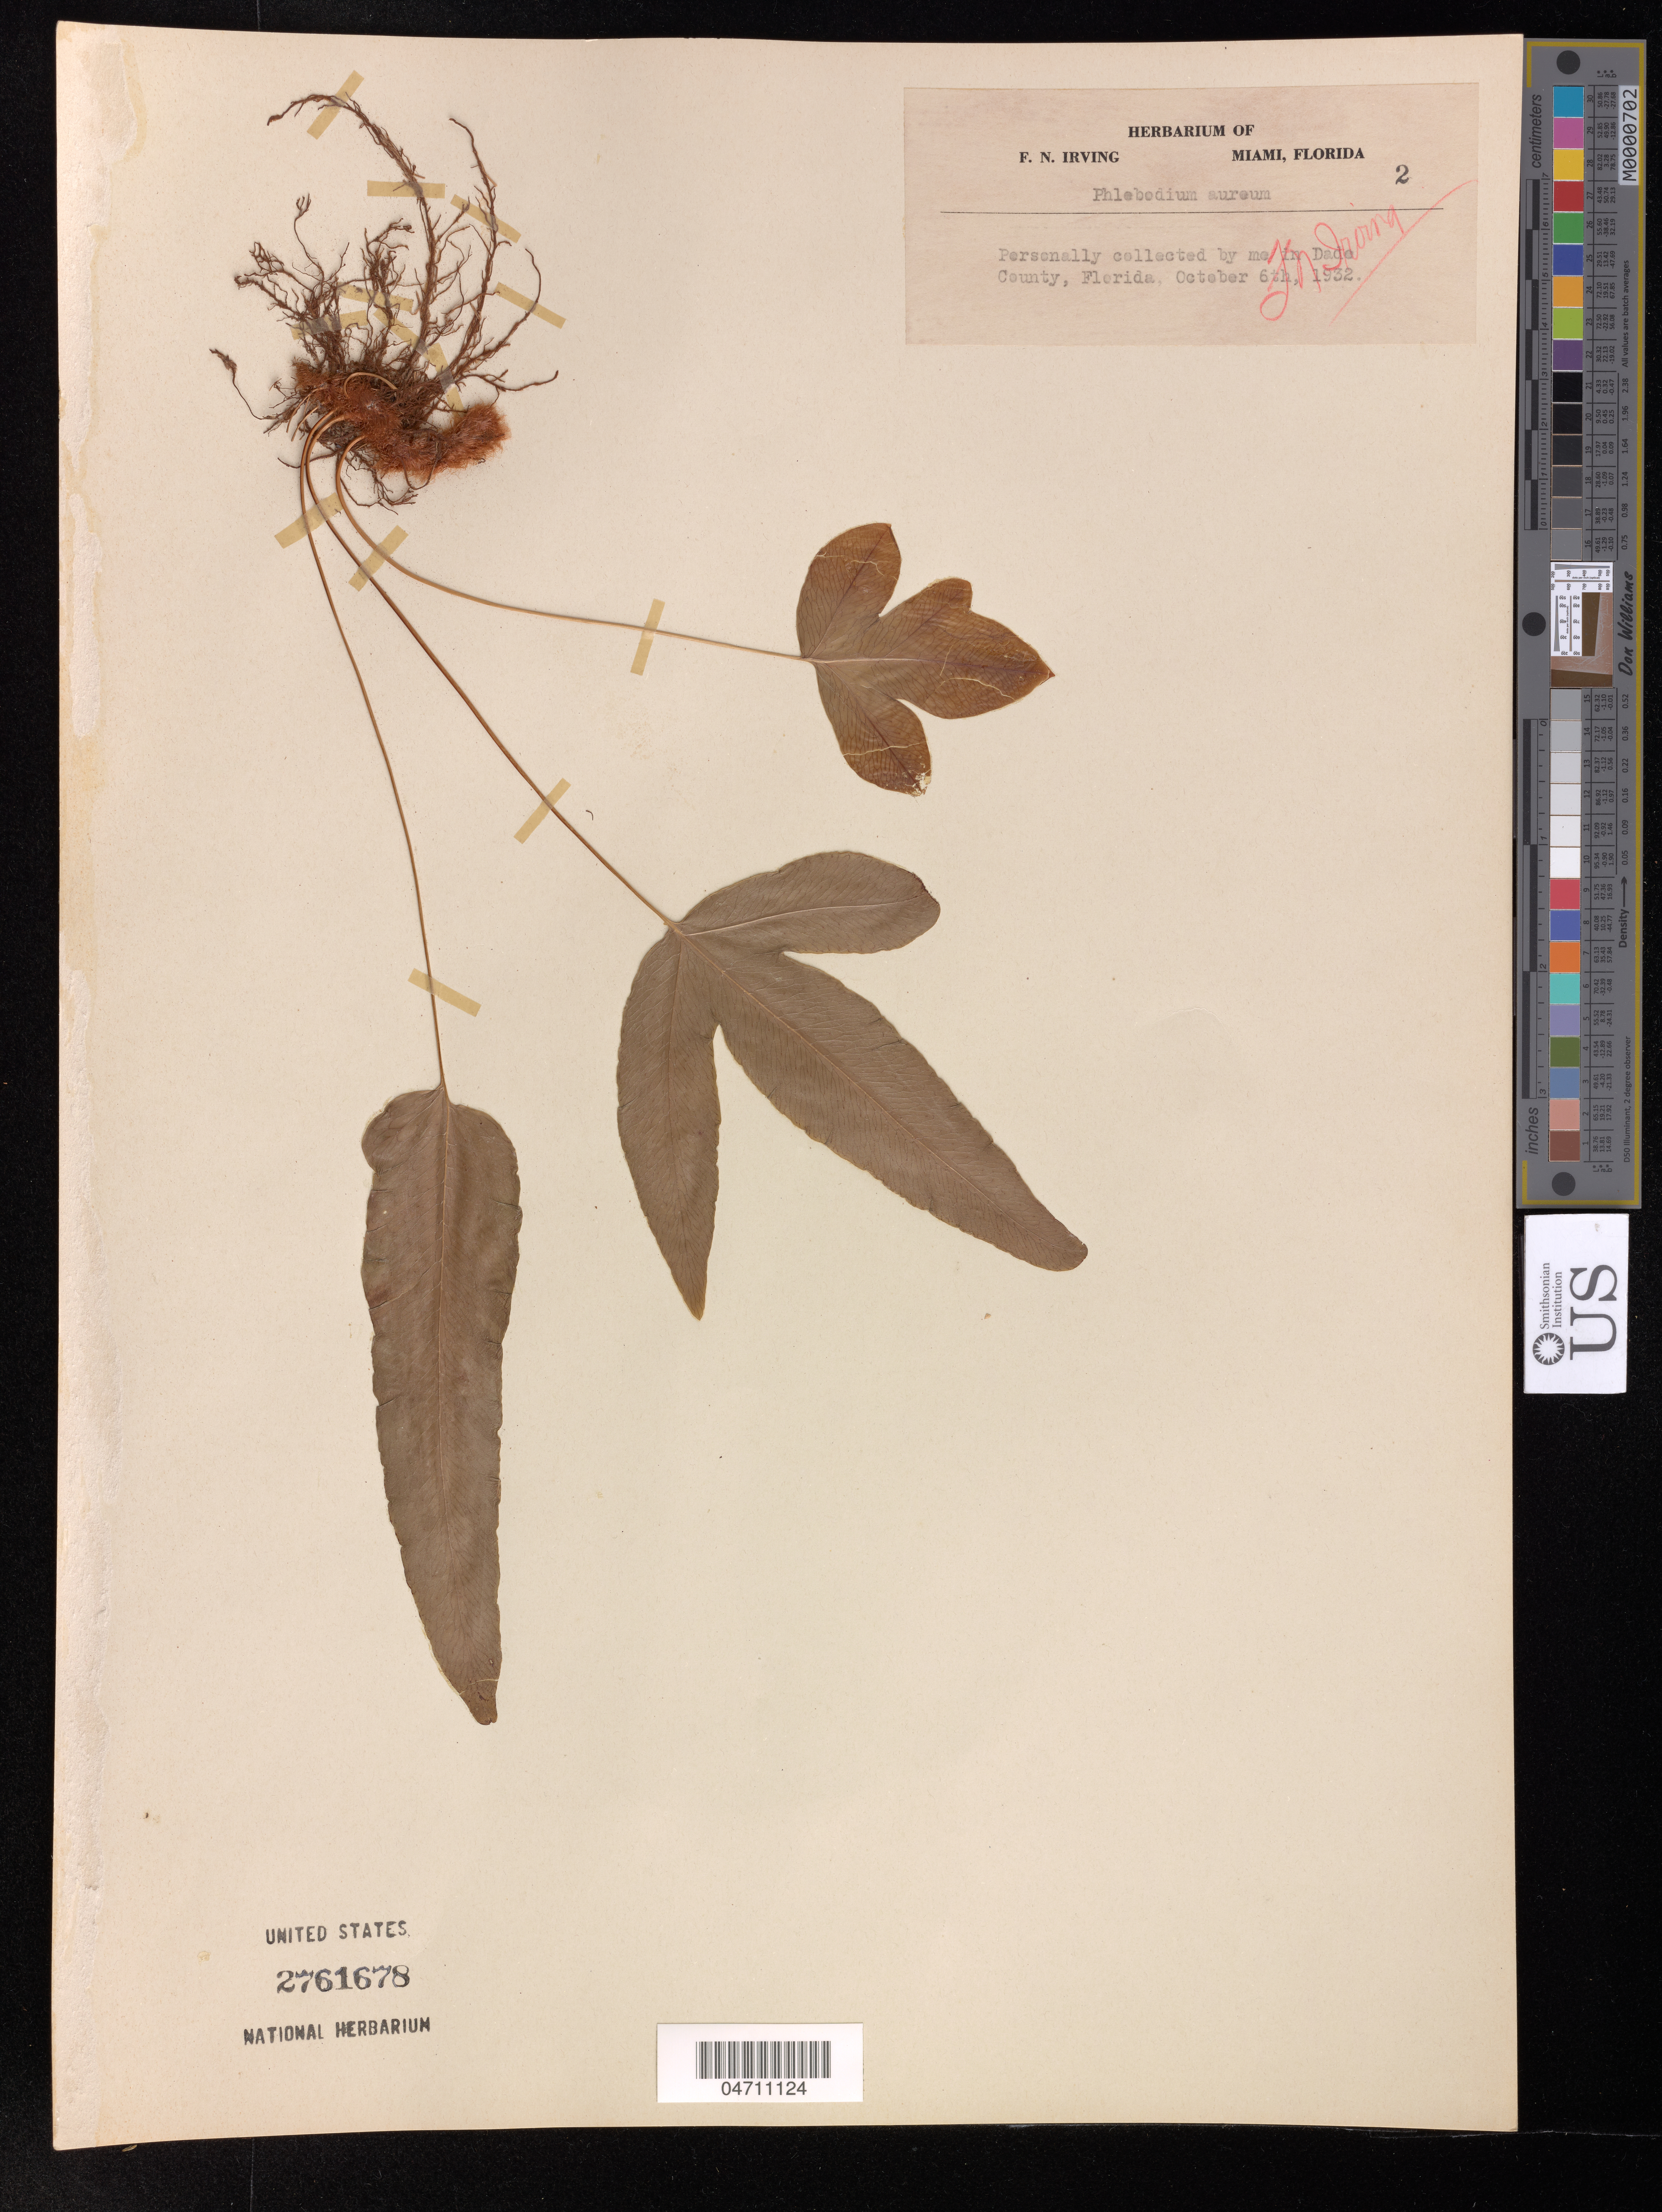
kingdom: Plantae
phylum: Tracheophyta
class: Polypodiopsida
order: Polypodiales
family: Polypodiaceae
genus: Phlebodium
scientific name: Phlebodium aureum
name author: (L.) J. Sm.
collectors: F. Irving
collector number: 2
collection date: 1932-10-06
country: Puerto Rico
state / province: Florida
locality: Dade County.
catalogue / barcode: US 2761678